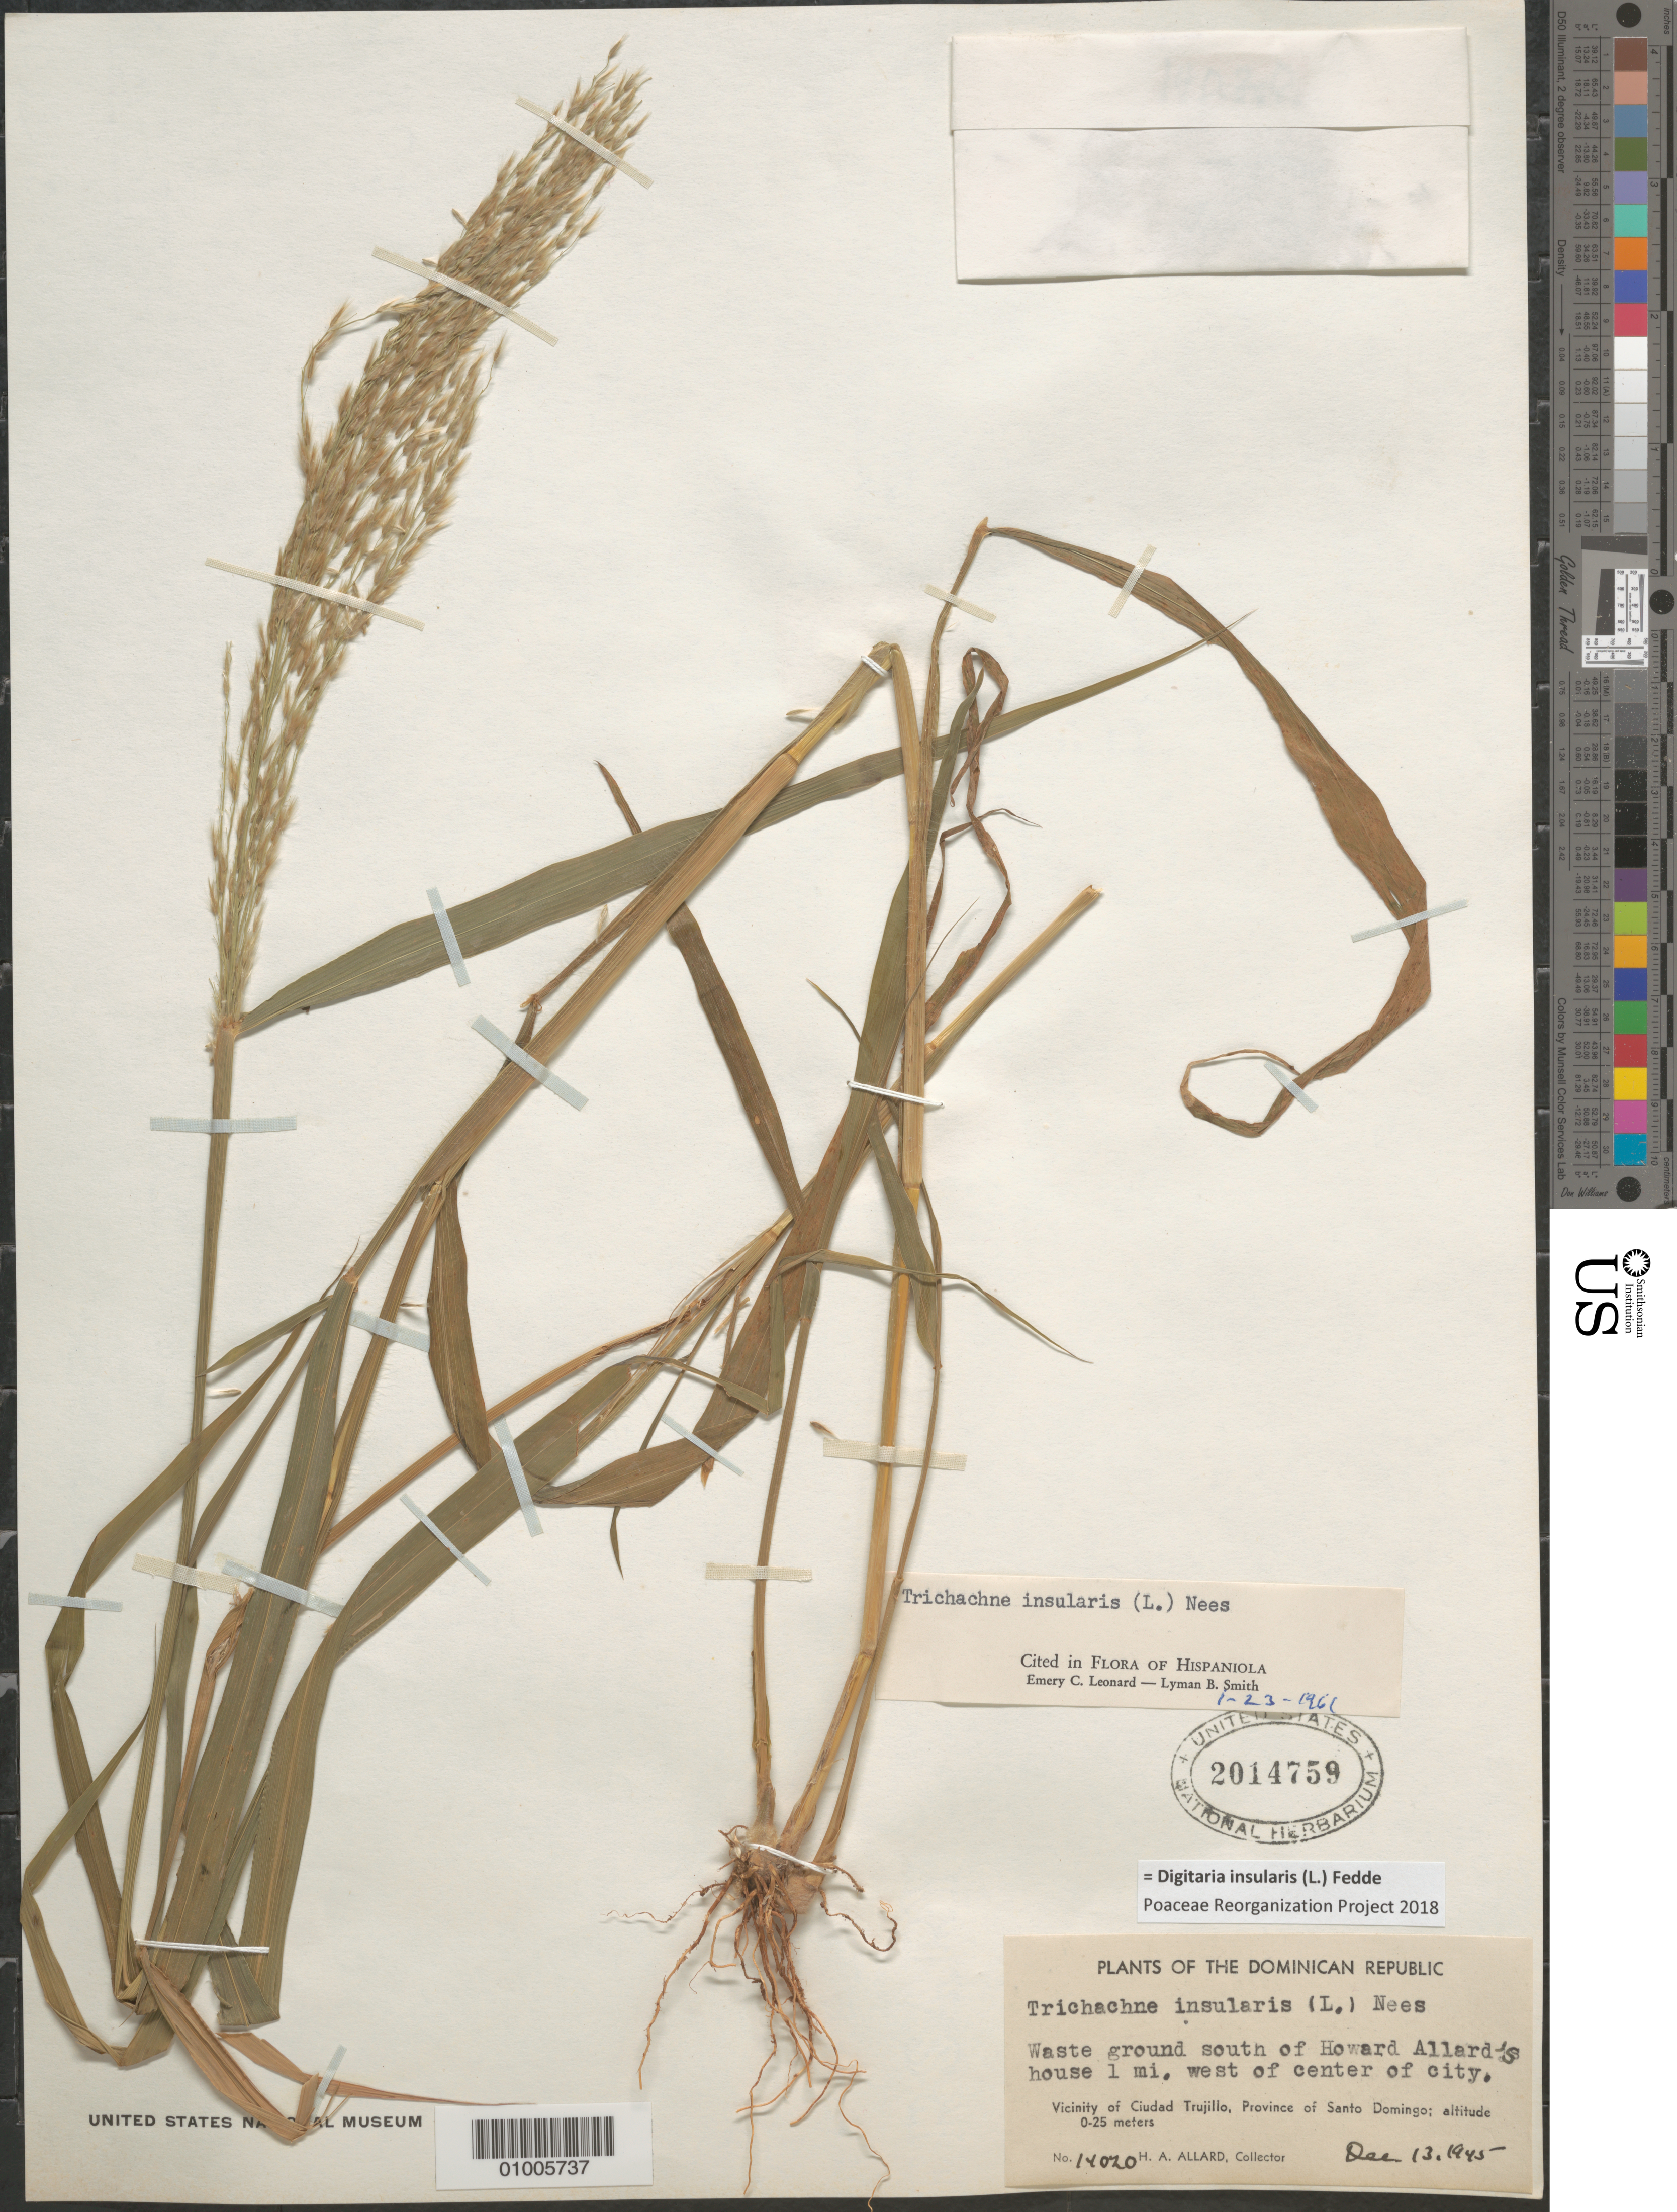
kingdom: Plantae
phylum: Tracheophyta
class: Liliopsida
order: Poales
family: Poaceae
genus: Digitaria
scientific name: Digitaria insularis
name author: (L.) Mez ex Ekman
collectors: H. A. Allard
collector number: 14020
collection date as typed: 13 Dec 1945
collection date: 1945-12-13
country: Dominican Republic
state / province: La Vega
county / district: Santo Domingo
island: Hispaniola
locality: Vicinity of ciudad Trujillo. Wasteground south of Howard Allard's house, 1 mile west of center of city.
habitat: waste ground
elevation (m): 0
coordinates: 0 N, 0 E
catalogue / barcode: US 2014759